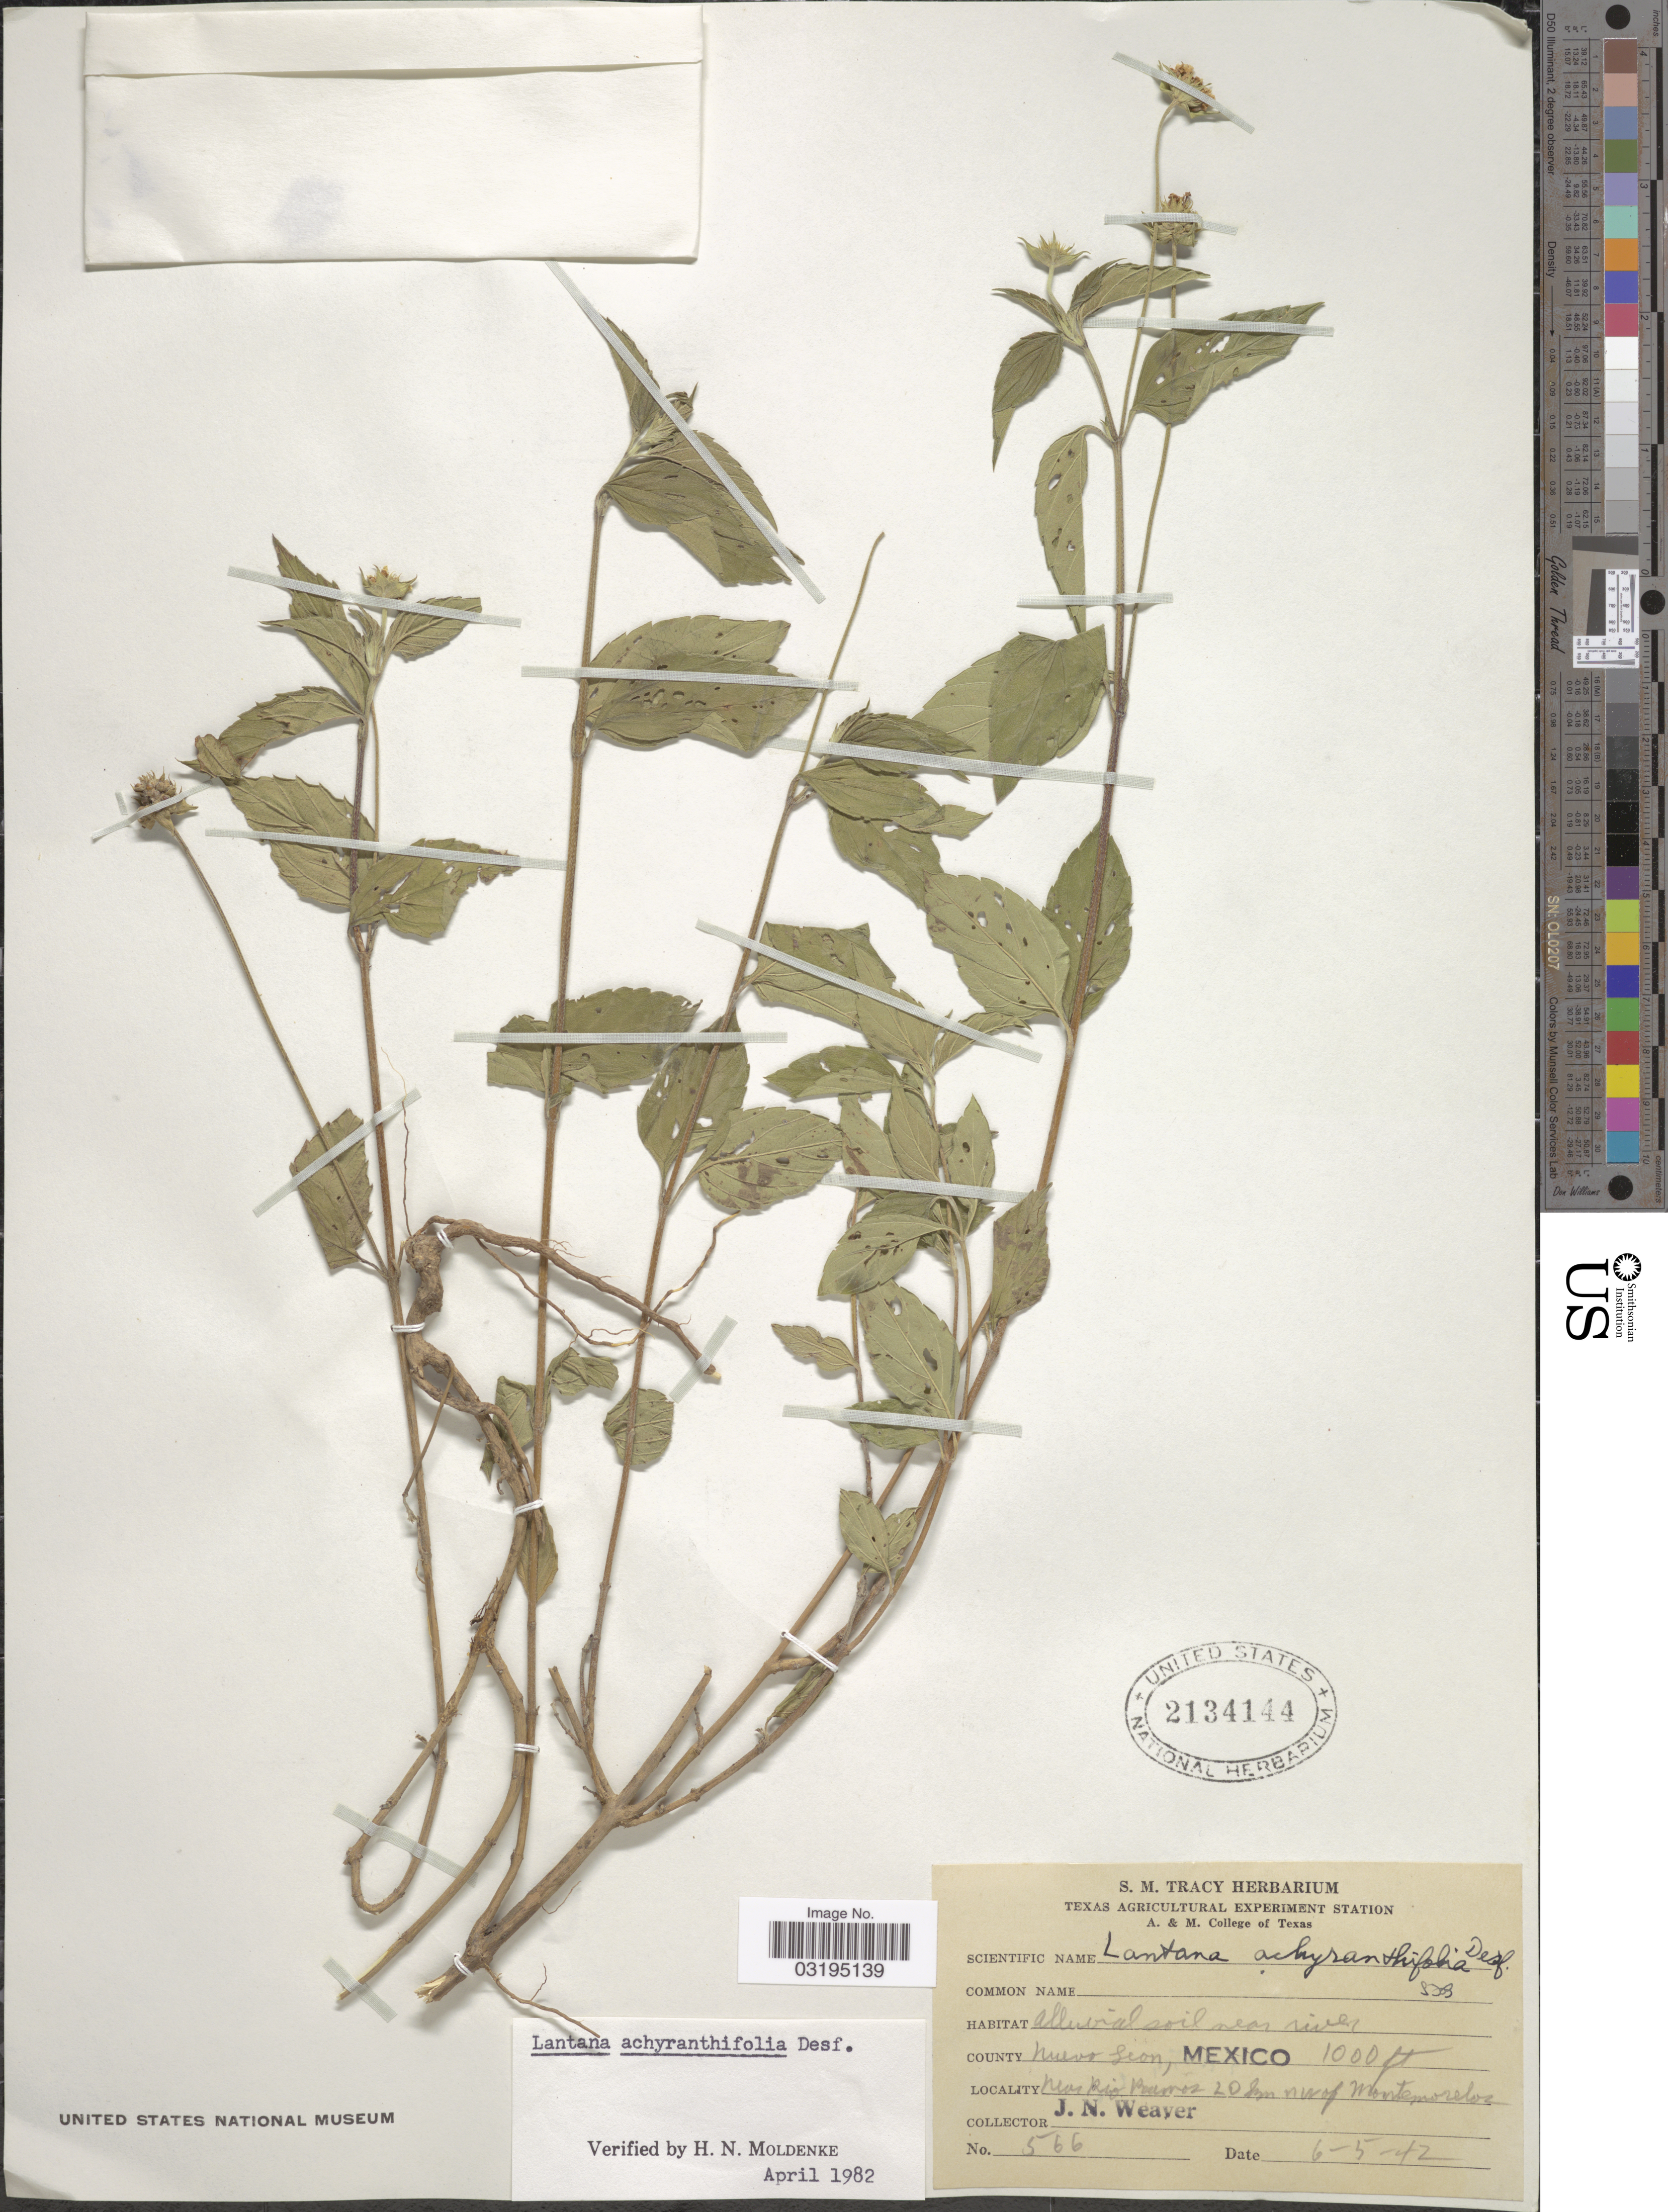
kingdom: Plantae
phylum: Tracheophyta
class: Magnoliopsida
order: Lamiales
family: Verbenaceae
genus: Lantana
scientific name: Lantana achyranthifolia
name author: Desf.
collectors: J. N. Weaver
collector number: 566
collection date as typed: Transcribed d/m/y: 5/6/42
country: Mexico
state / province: Nuevo León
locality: County Nuevo Leon. Near Rio Ramos 20 km N.W. of Montemorelos.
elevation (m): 305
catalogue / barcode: US 2134144